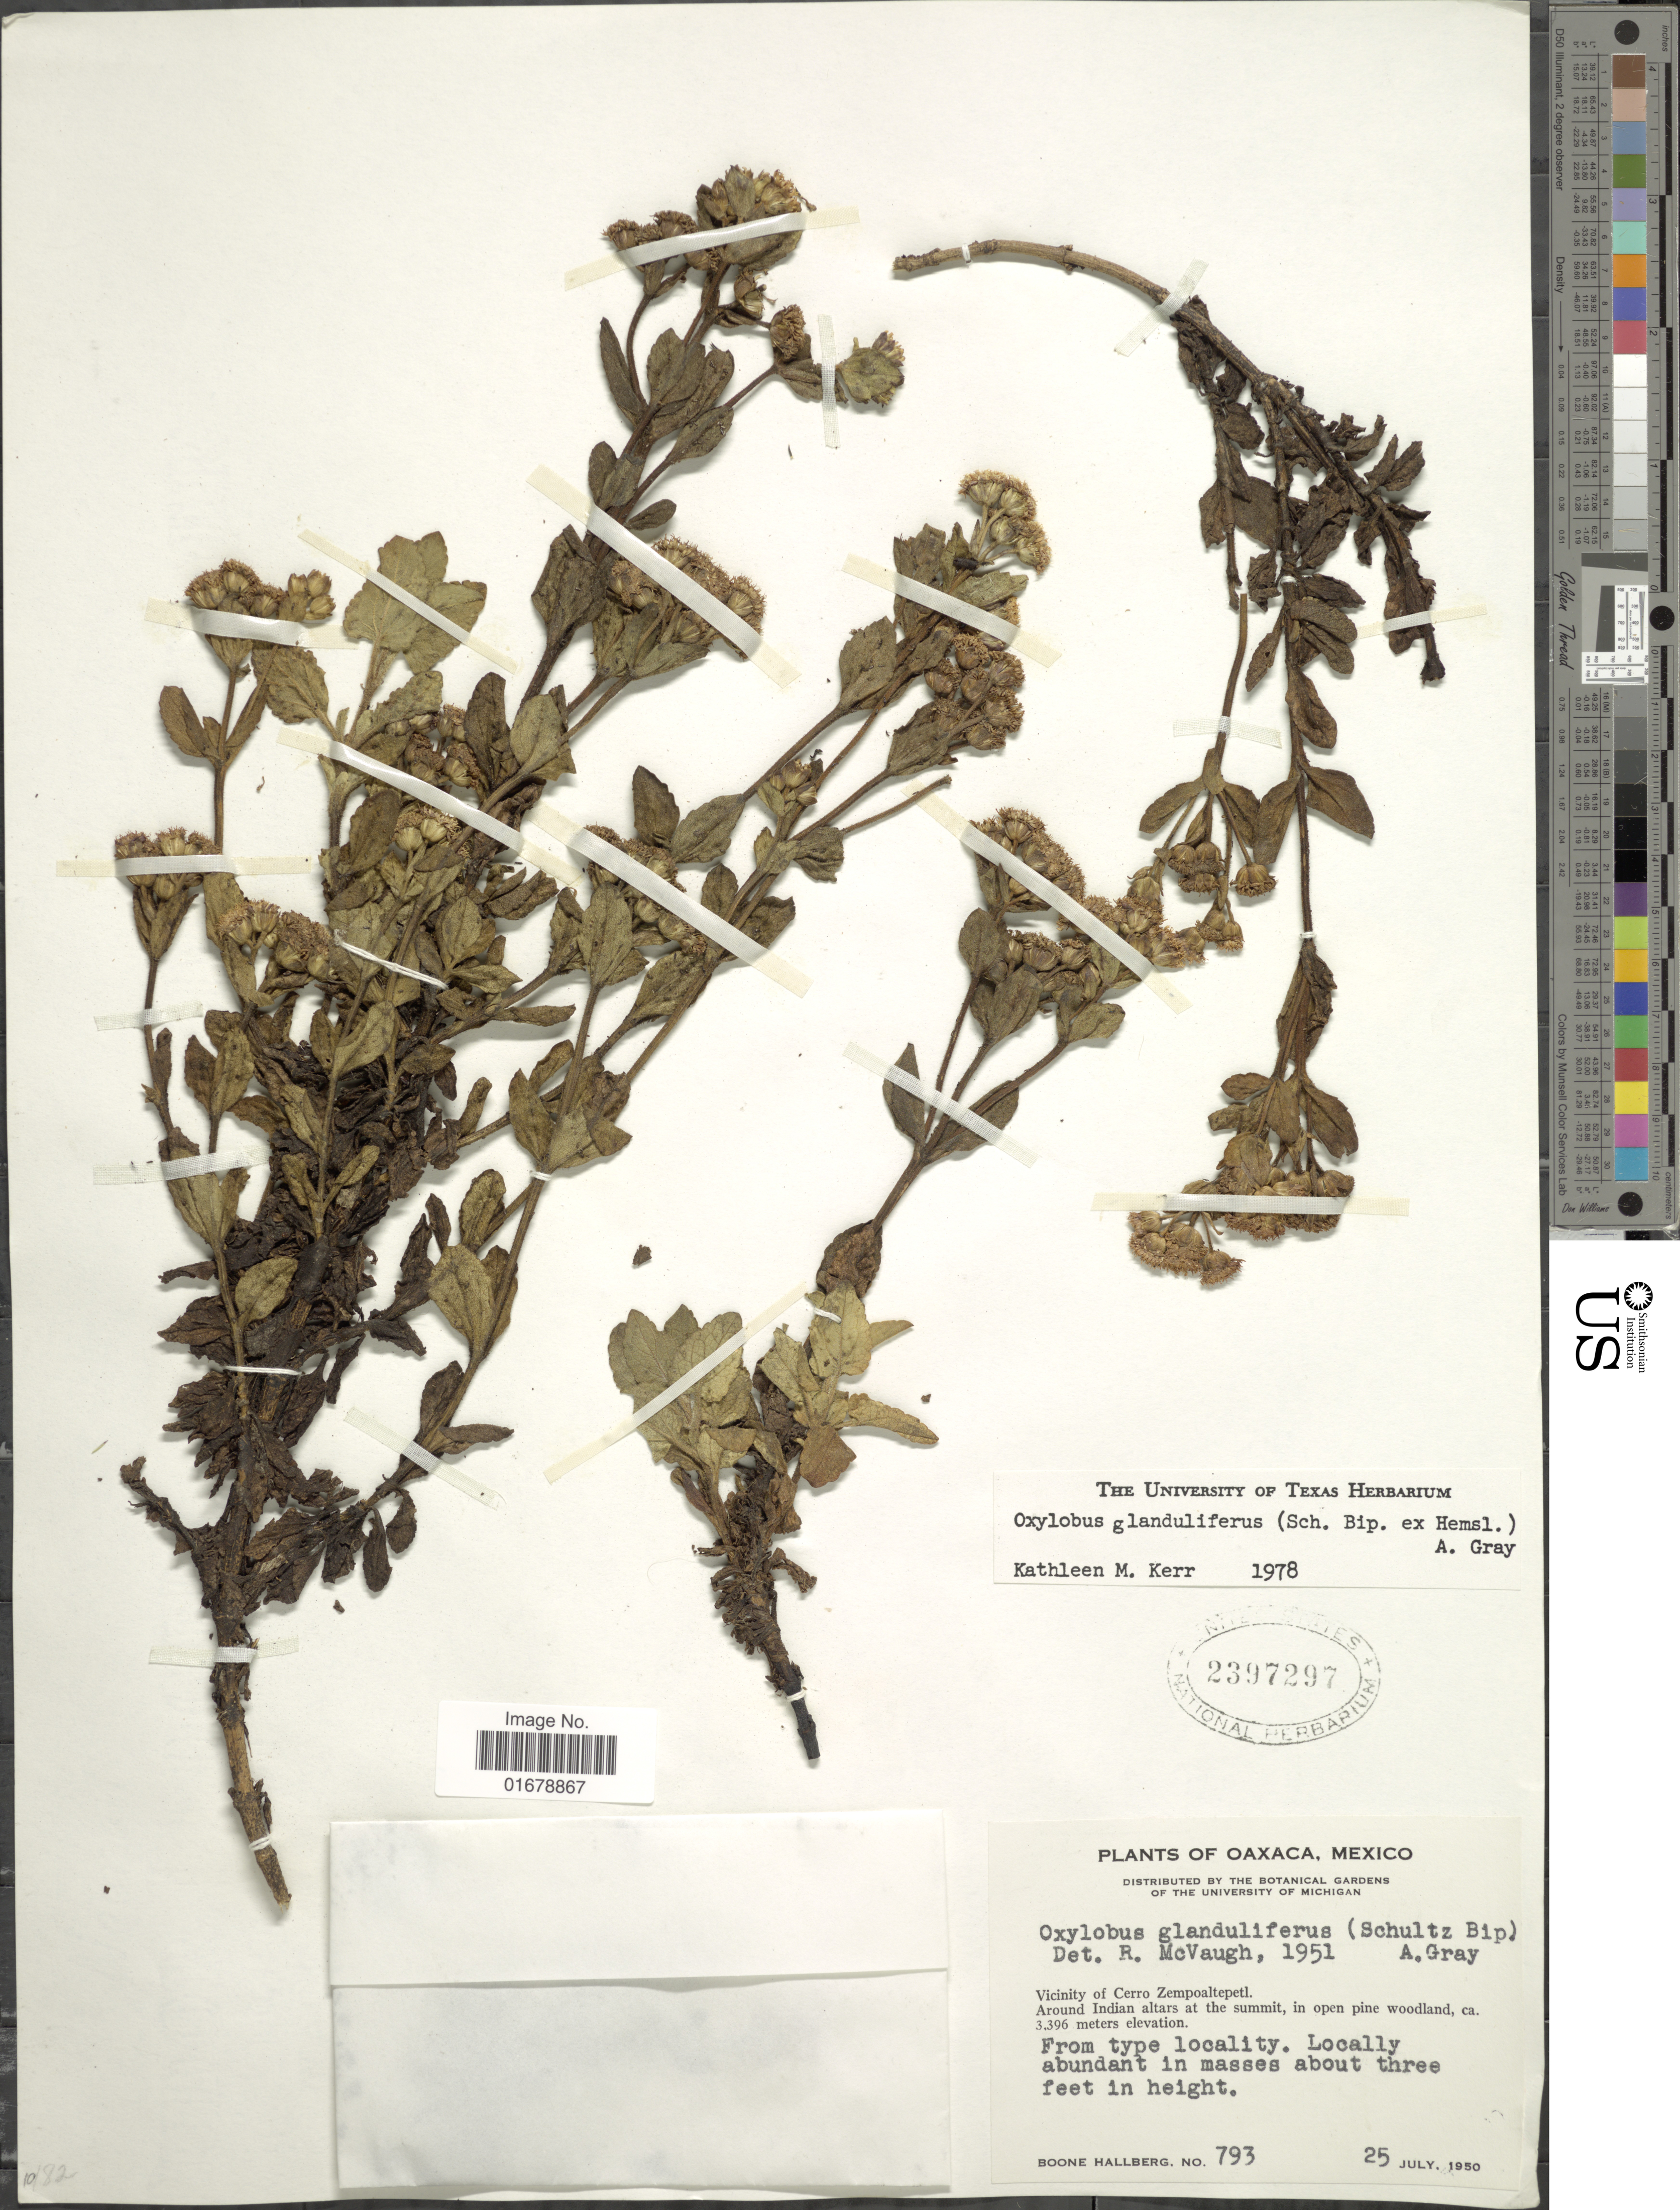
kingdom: Plantae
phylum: Tracheophyta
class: Magnoliopsida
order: Asterales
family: Asteraceae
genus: Oxylobus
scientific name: Oxylobus glanduliferus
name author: (Sch. Bip.) A. Gray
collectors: B. Hallberg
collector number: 793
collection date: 1950-07-25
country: Mexico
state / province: Oaxaca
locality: Oaxaca, Mexico. Vicinity of Cerro Zempoaltepetl. Around Indian altars at the summit, in open pine woodland,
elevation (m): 3396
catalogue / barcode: US 2397297